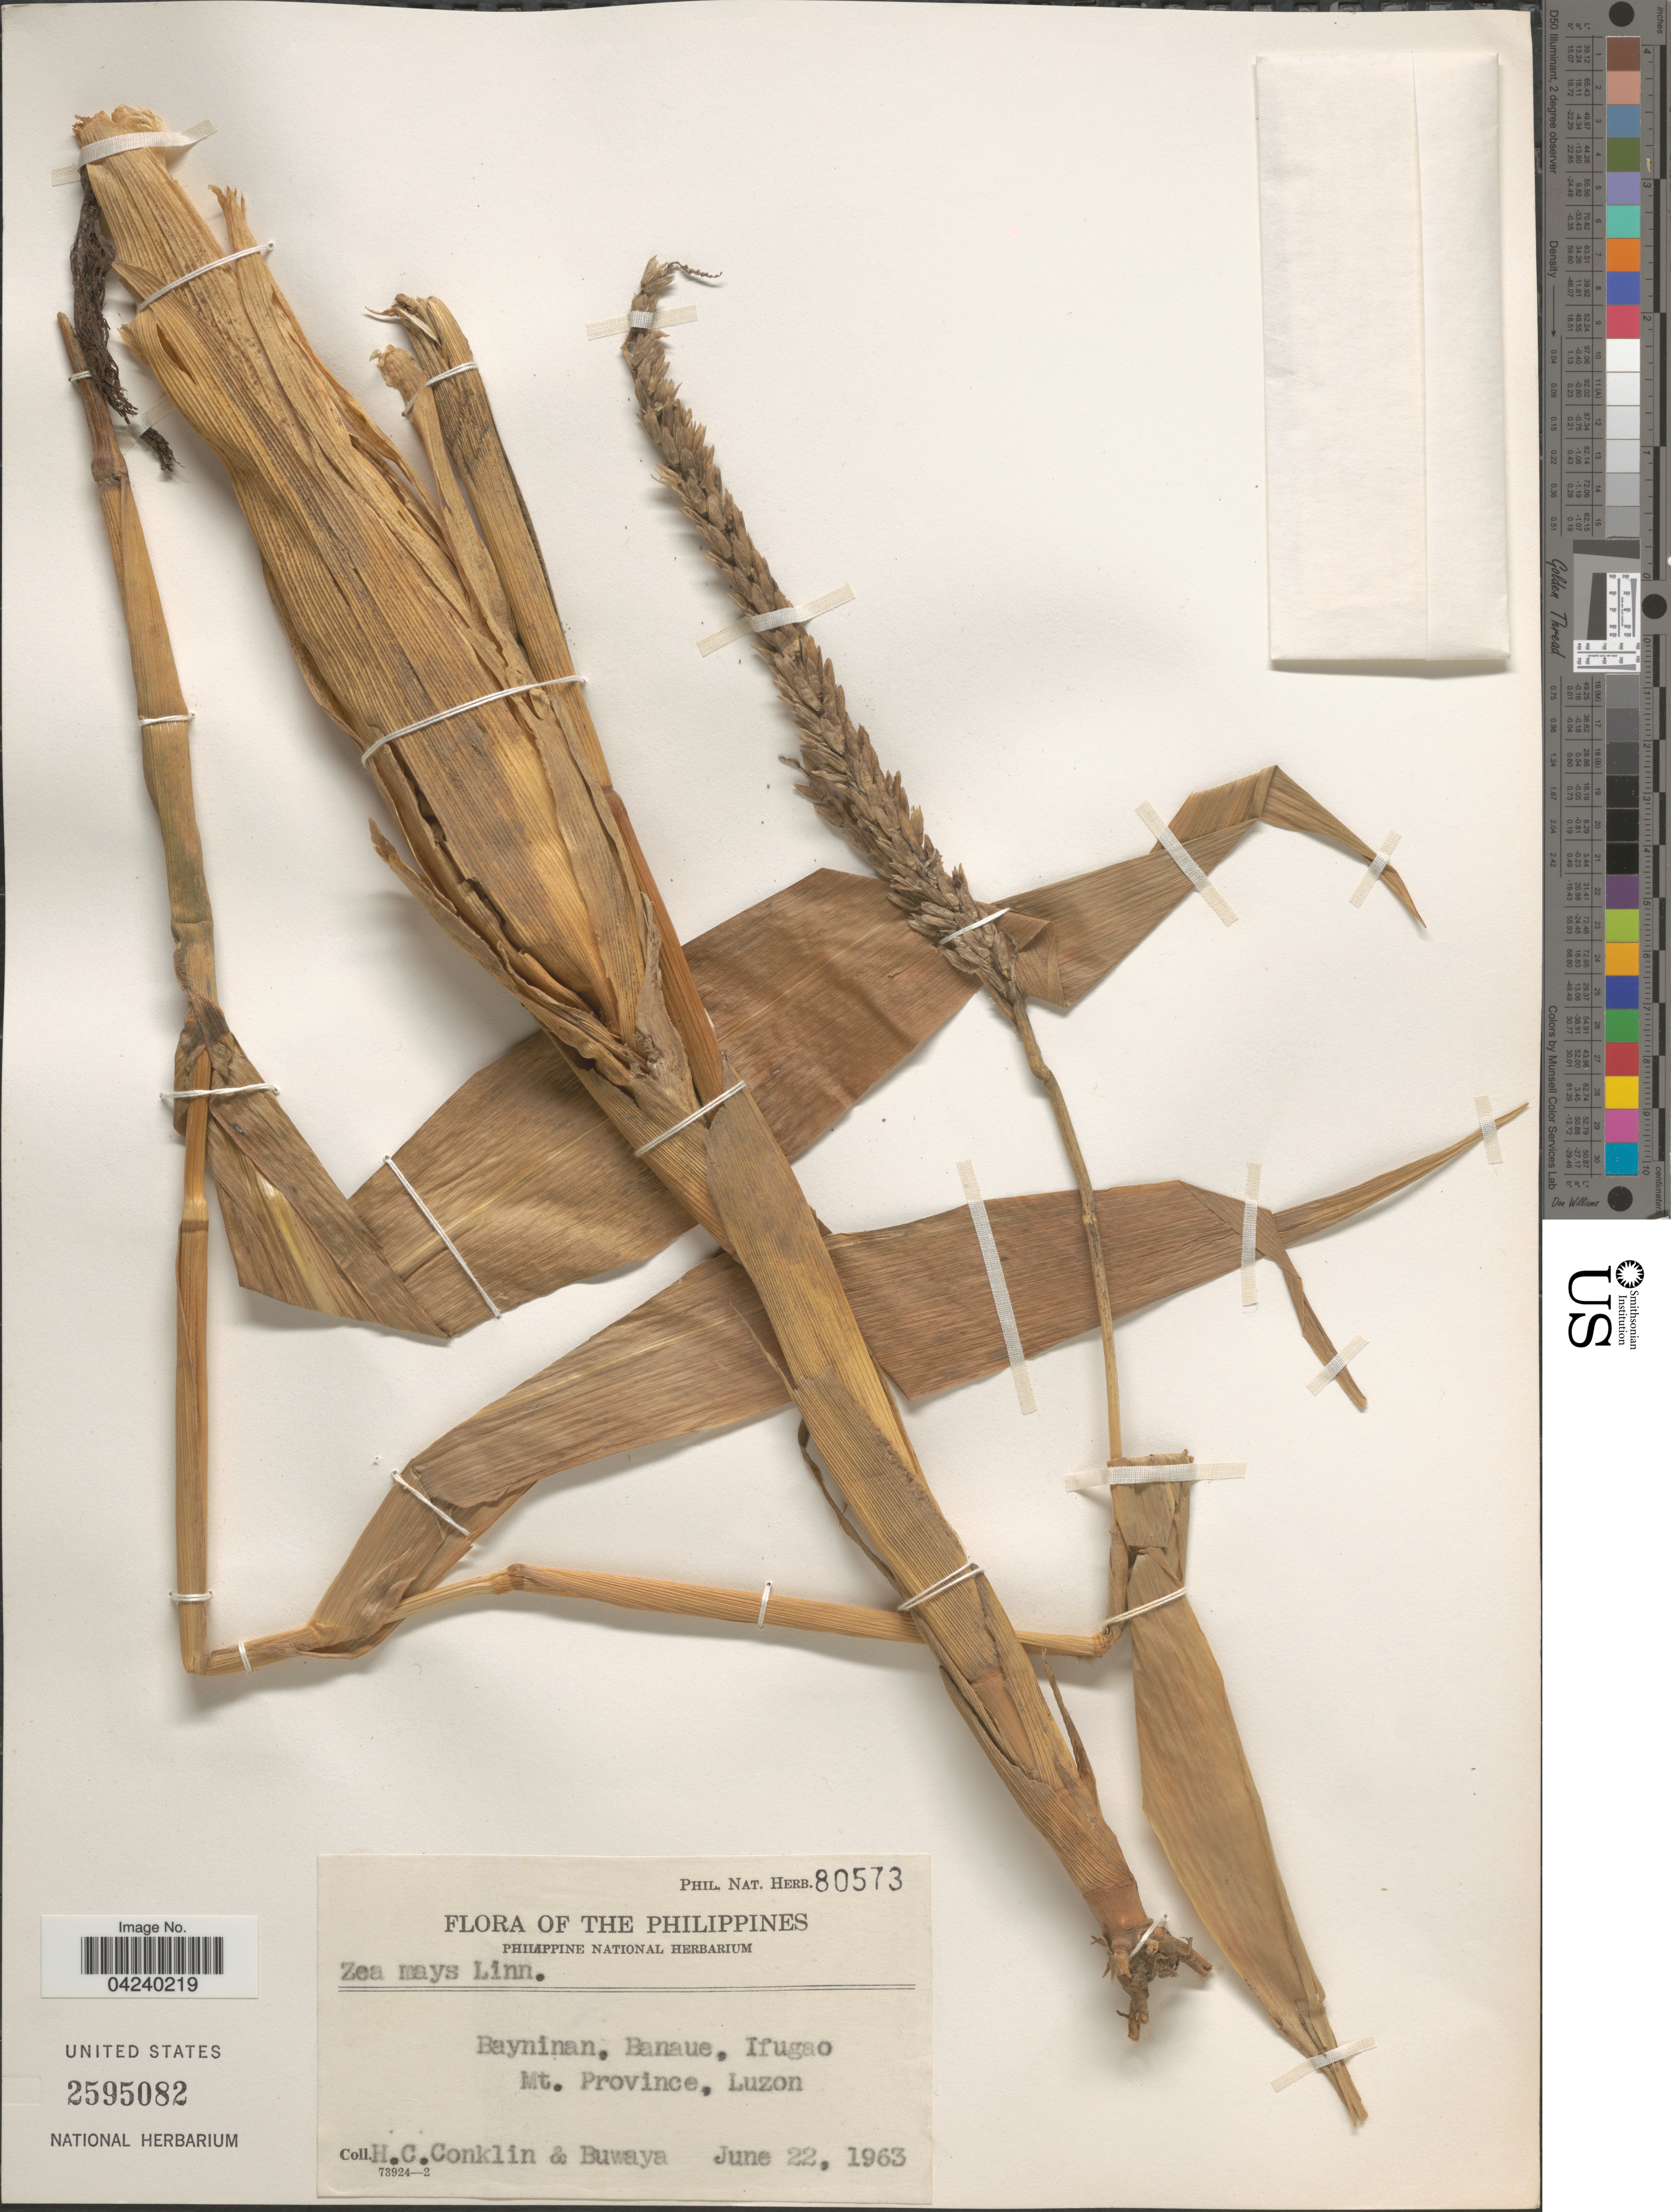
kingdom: Plantae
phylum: Tracheophyta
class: Liliopsida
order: Poales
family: Poaceae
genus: Zea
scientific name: Zea mays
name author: L.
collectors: H. Conklin & -. Buwaya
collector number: Phil. Nat. Herb. 80573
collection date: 1963-06-22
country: Philippines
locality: Bayninan, Banaue, Ifugao. Mt. Province, Luzon.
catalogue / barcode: US 2595082